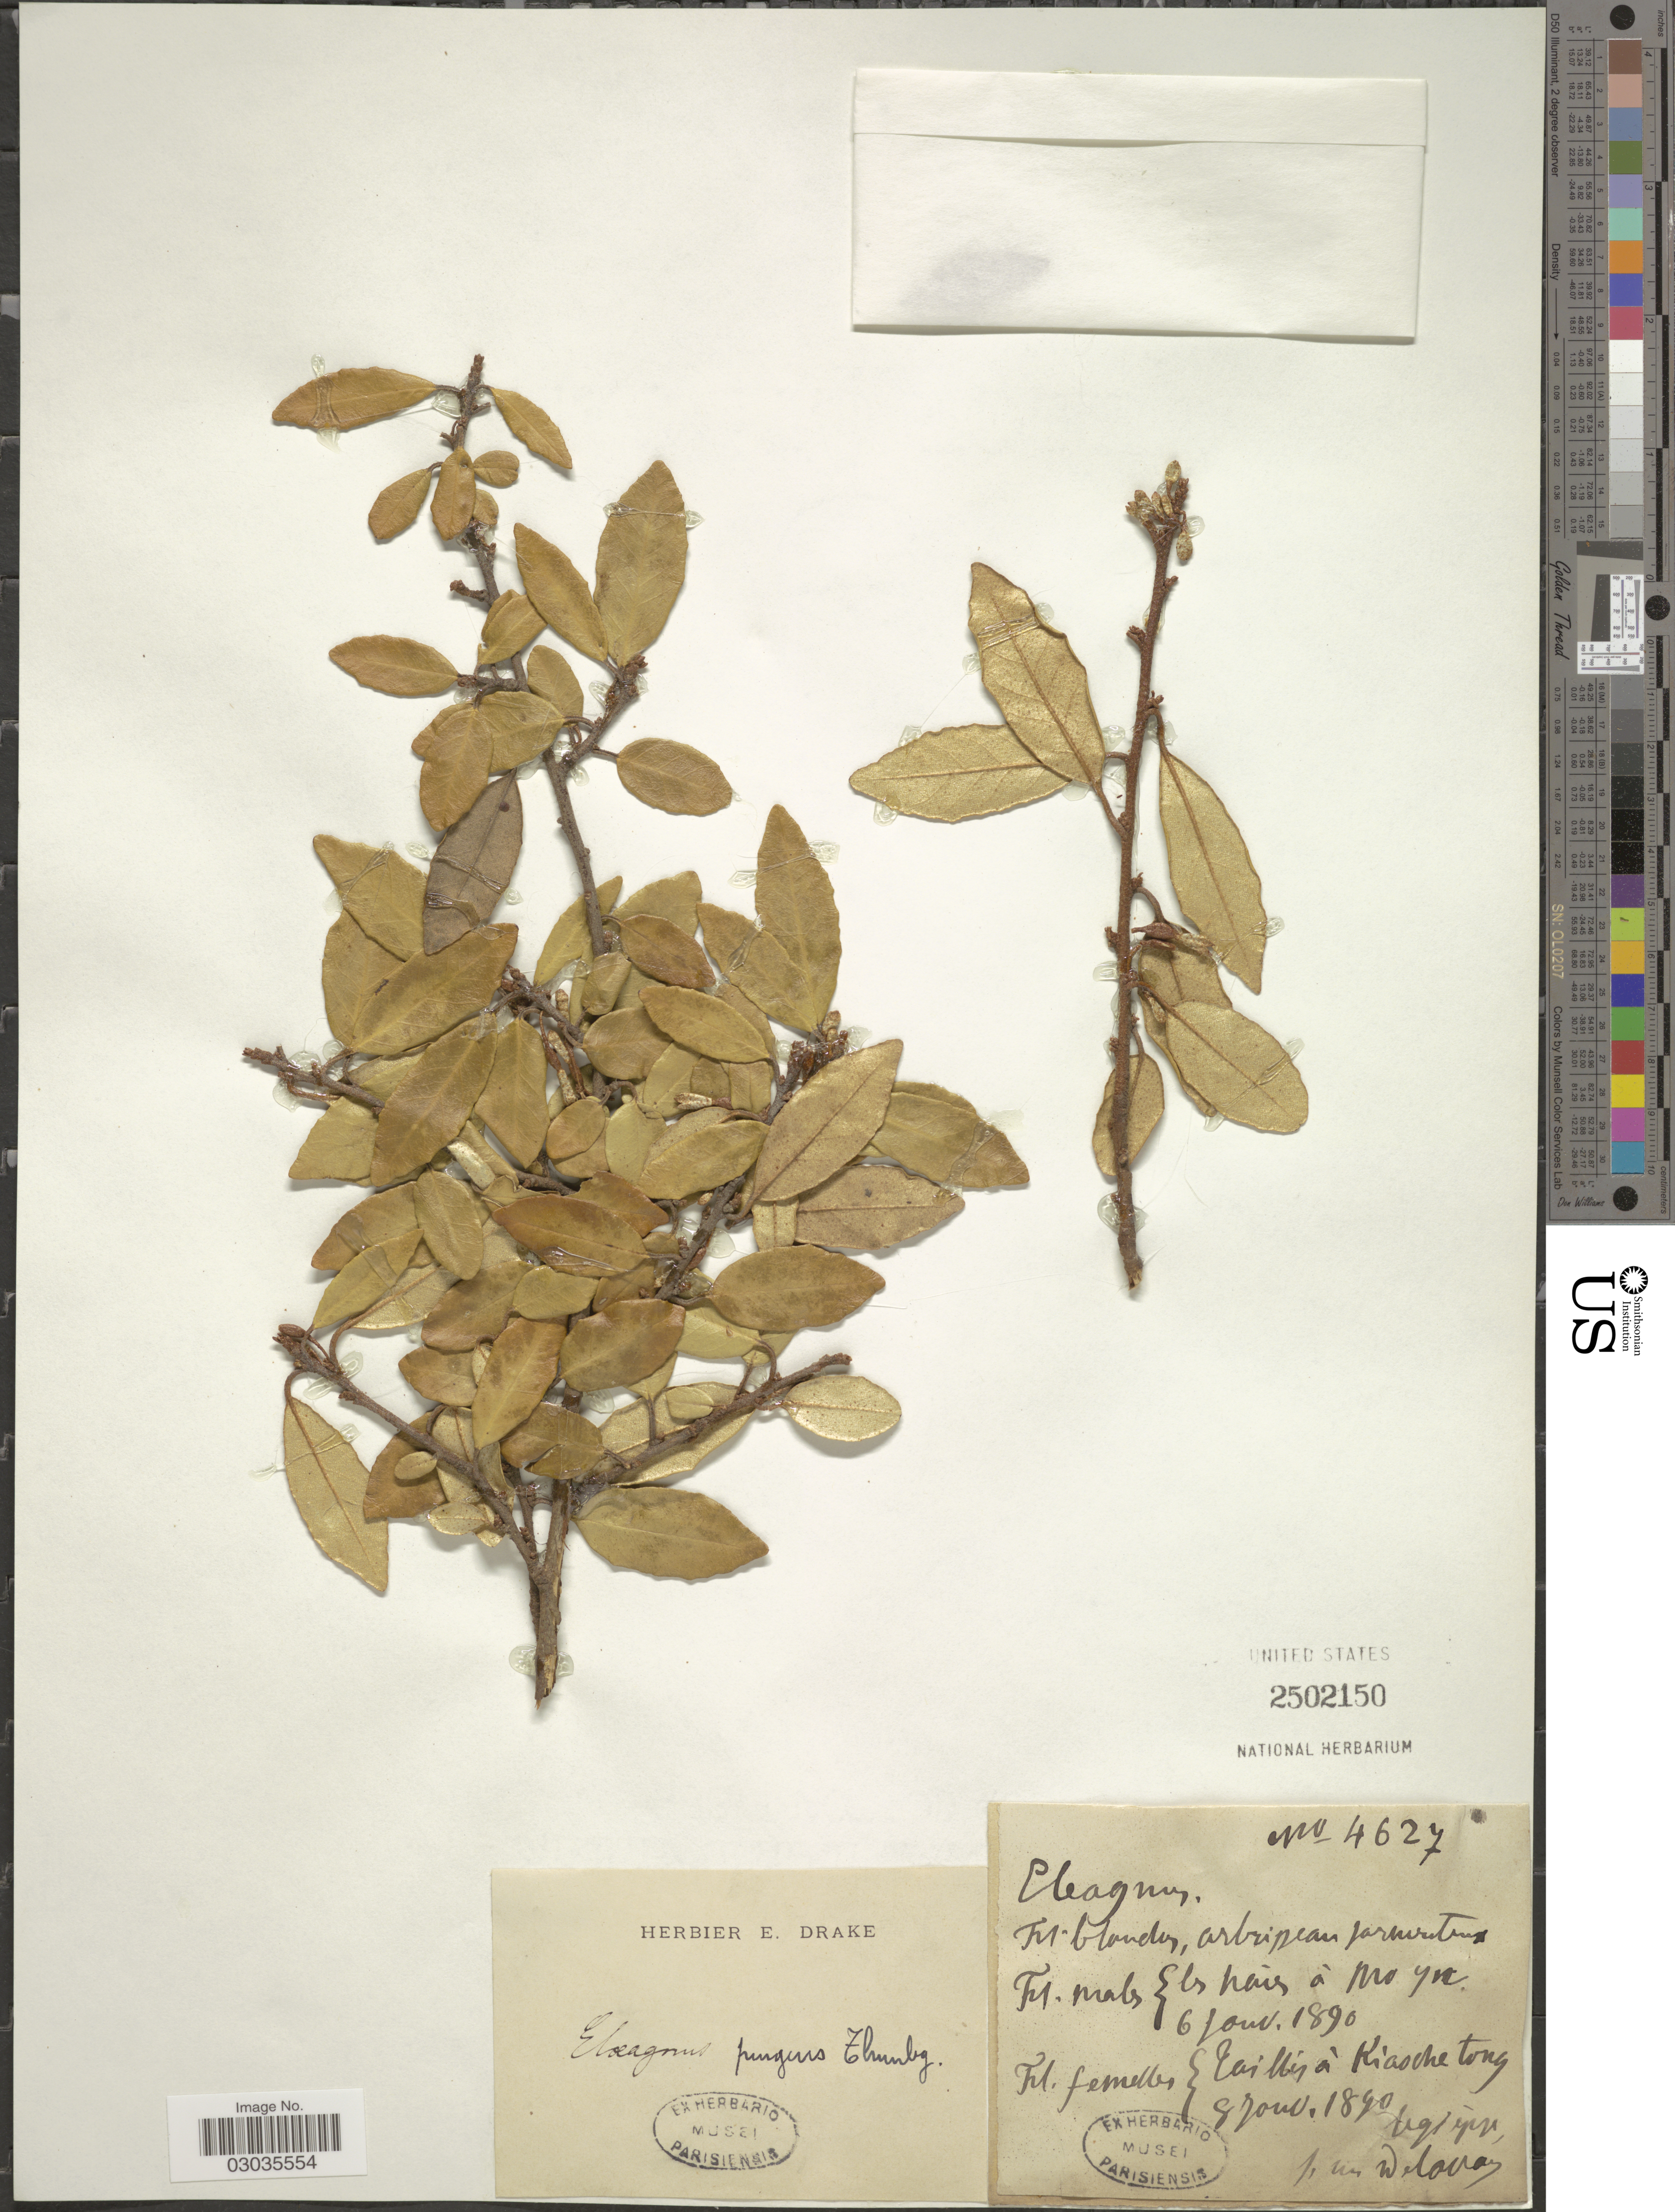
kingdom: Plantae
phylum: Tracheophyta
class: Magnoliopsida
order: Rosales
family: Elaeagnaceae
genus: Elaeagnus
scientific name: Elaeagnus pungens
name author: Thunb.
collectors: J. Delavay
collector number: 4627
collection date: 1890-06-06/1890-06-08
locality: Es país á Pro Yu. Tai Ui á Kiasche tong. [interpreted]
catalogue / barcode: US 2502150